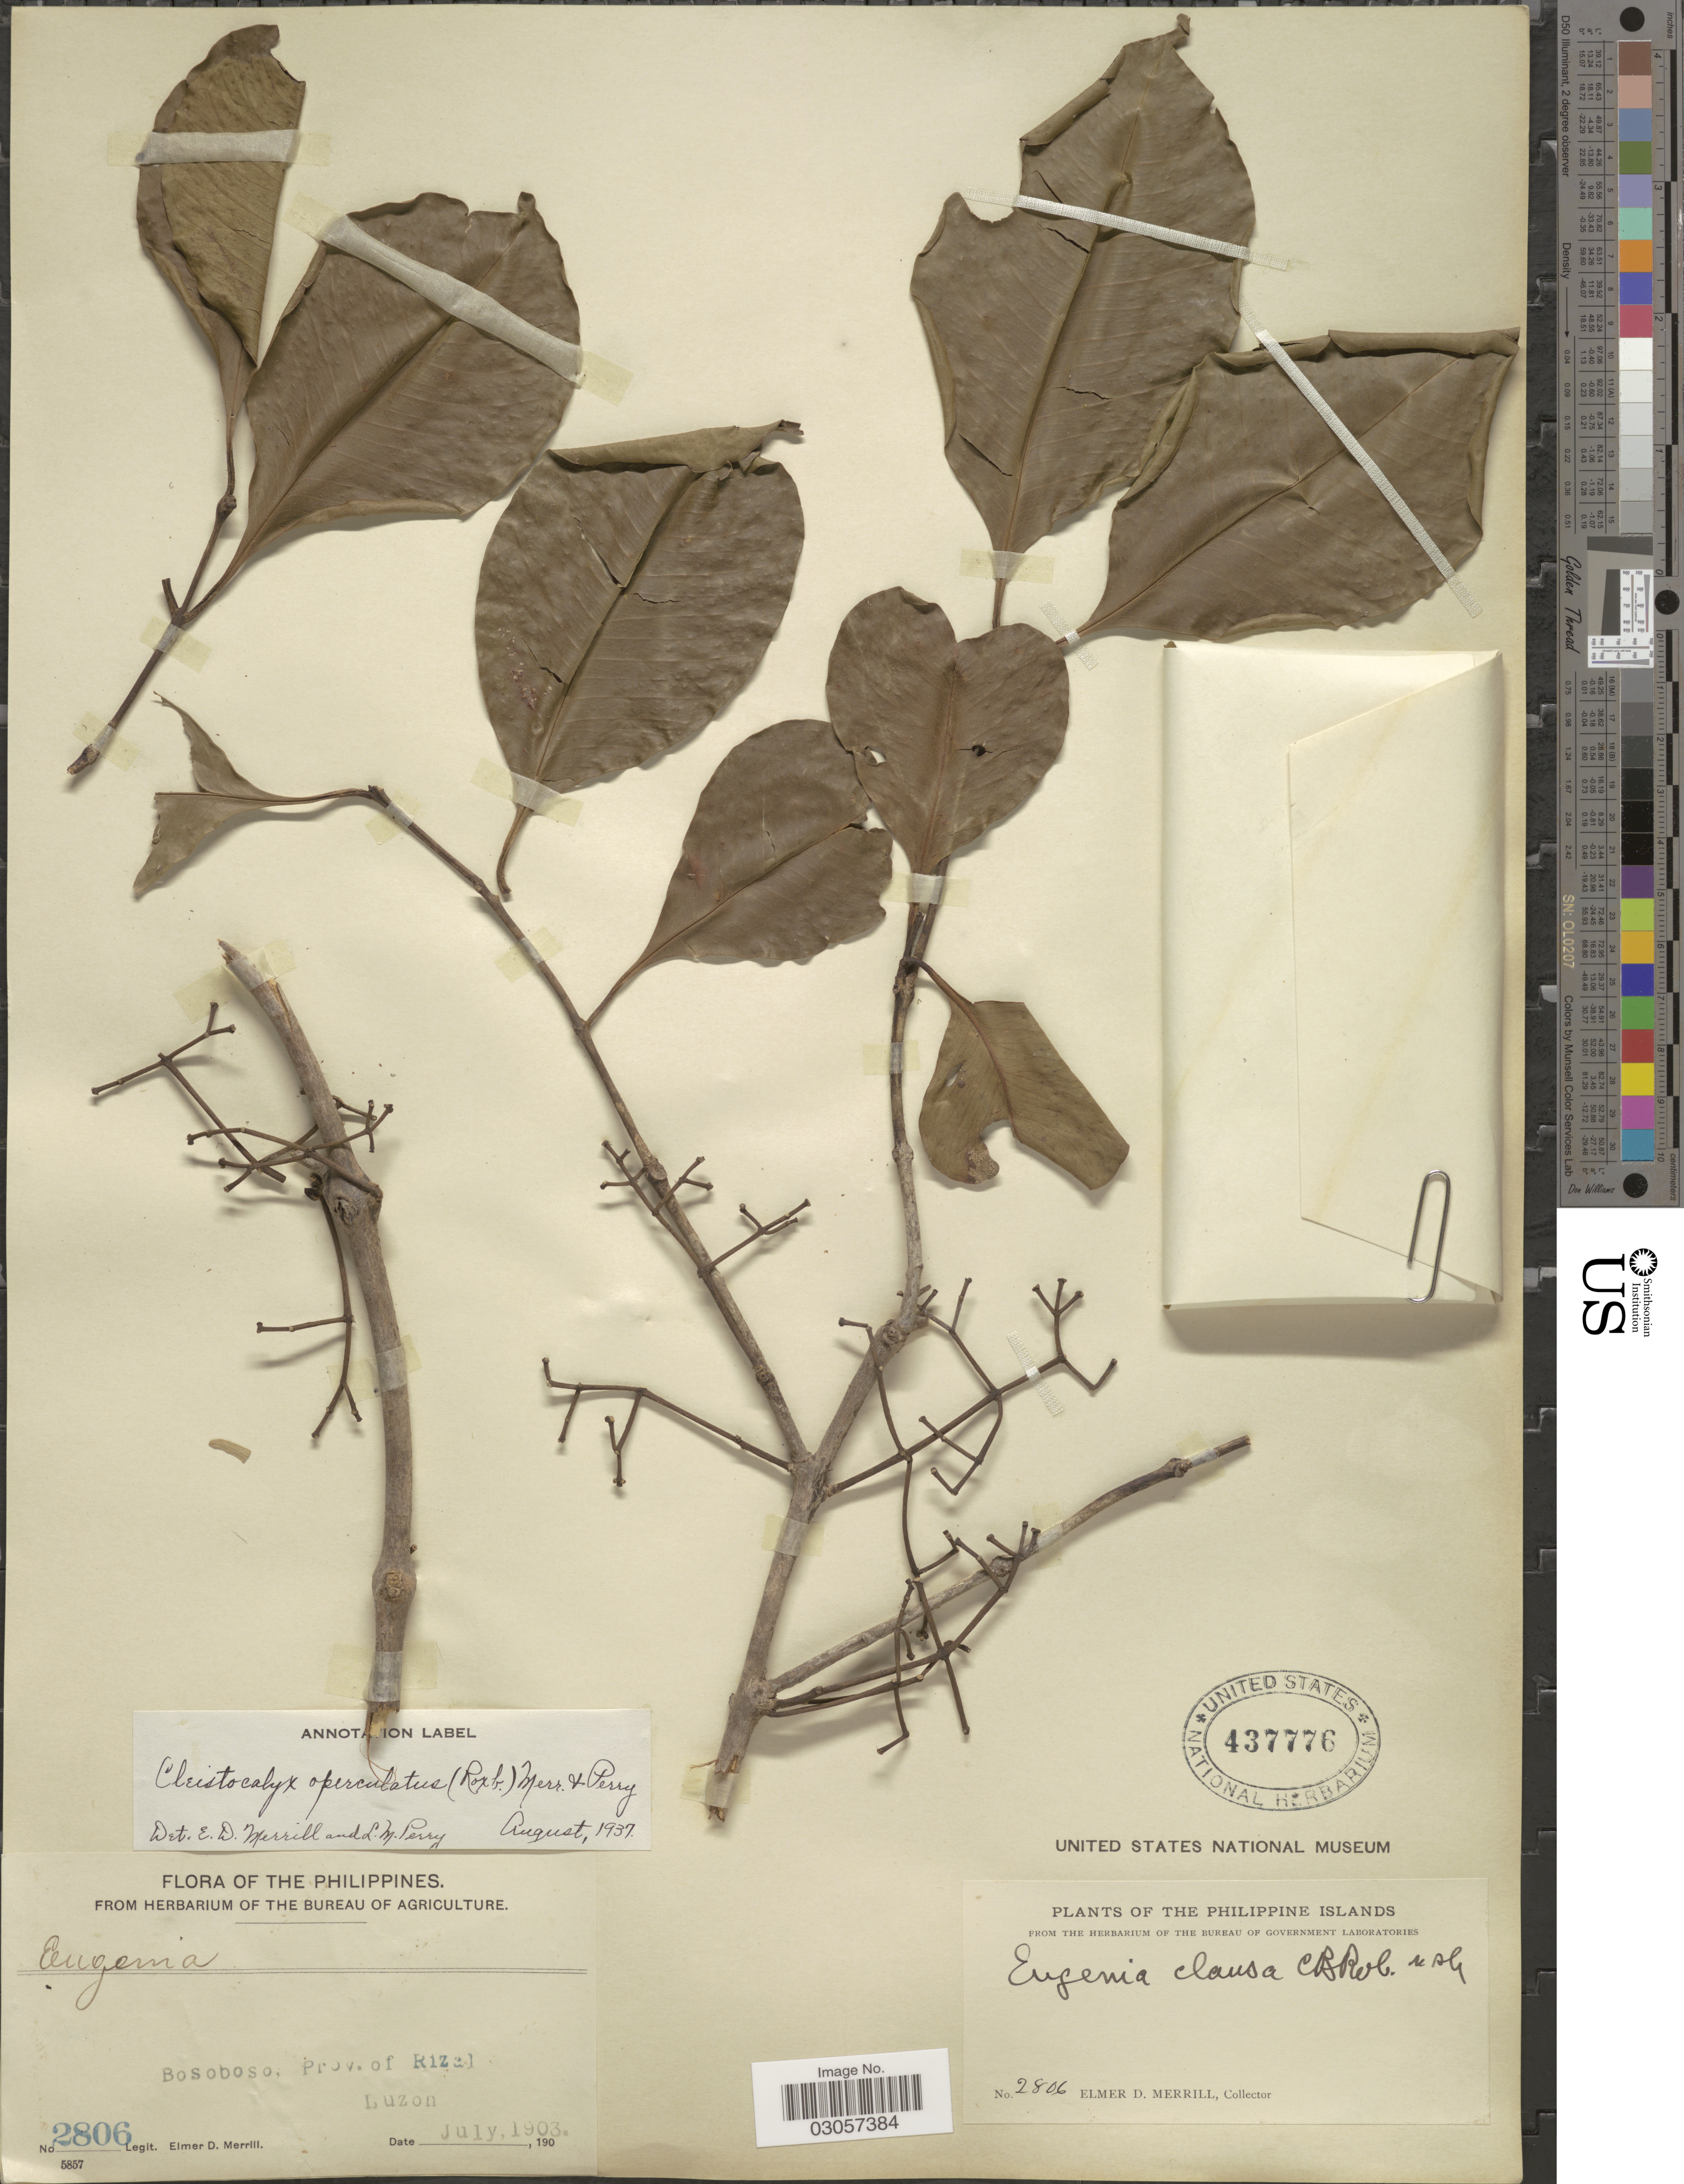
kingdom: Plantae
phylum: Tracheophyta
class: Magnoliopsida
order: Myrtales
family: Myrtaceae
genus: Syzygium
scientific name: Syzygium nervosum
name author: DC.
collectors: E. D. Merrill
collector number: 2806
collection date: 1903-07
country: Philippines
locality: Bosoboso, Prov. of Rizal, Luzon.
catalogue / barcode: US 437776